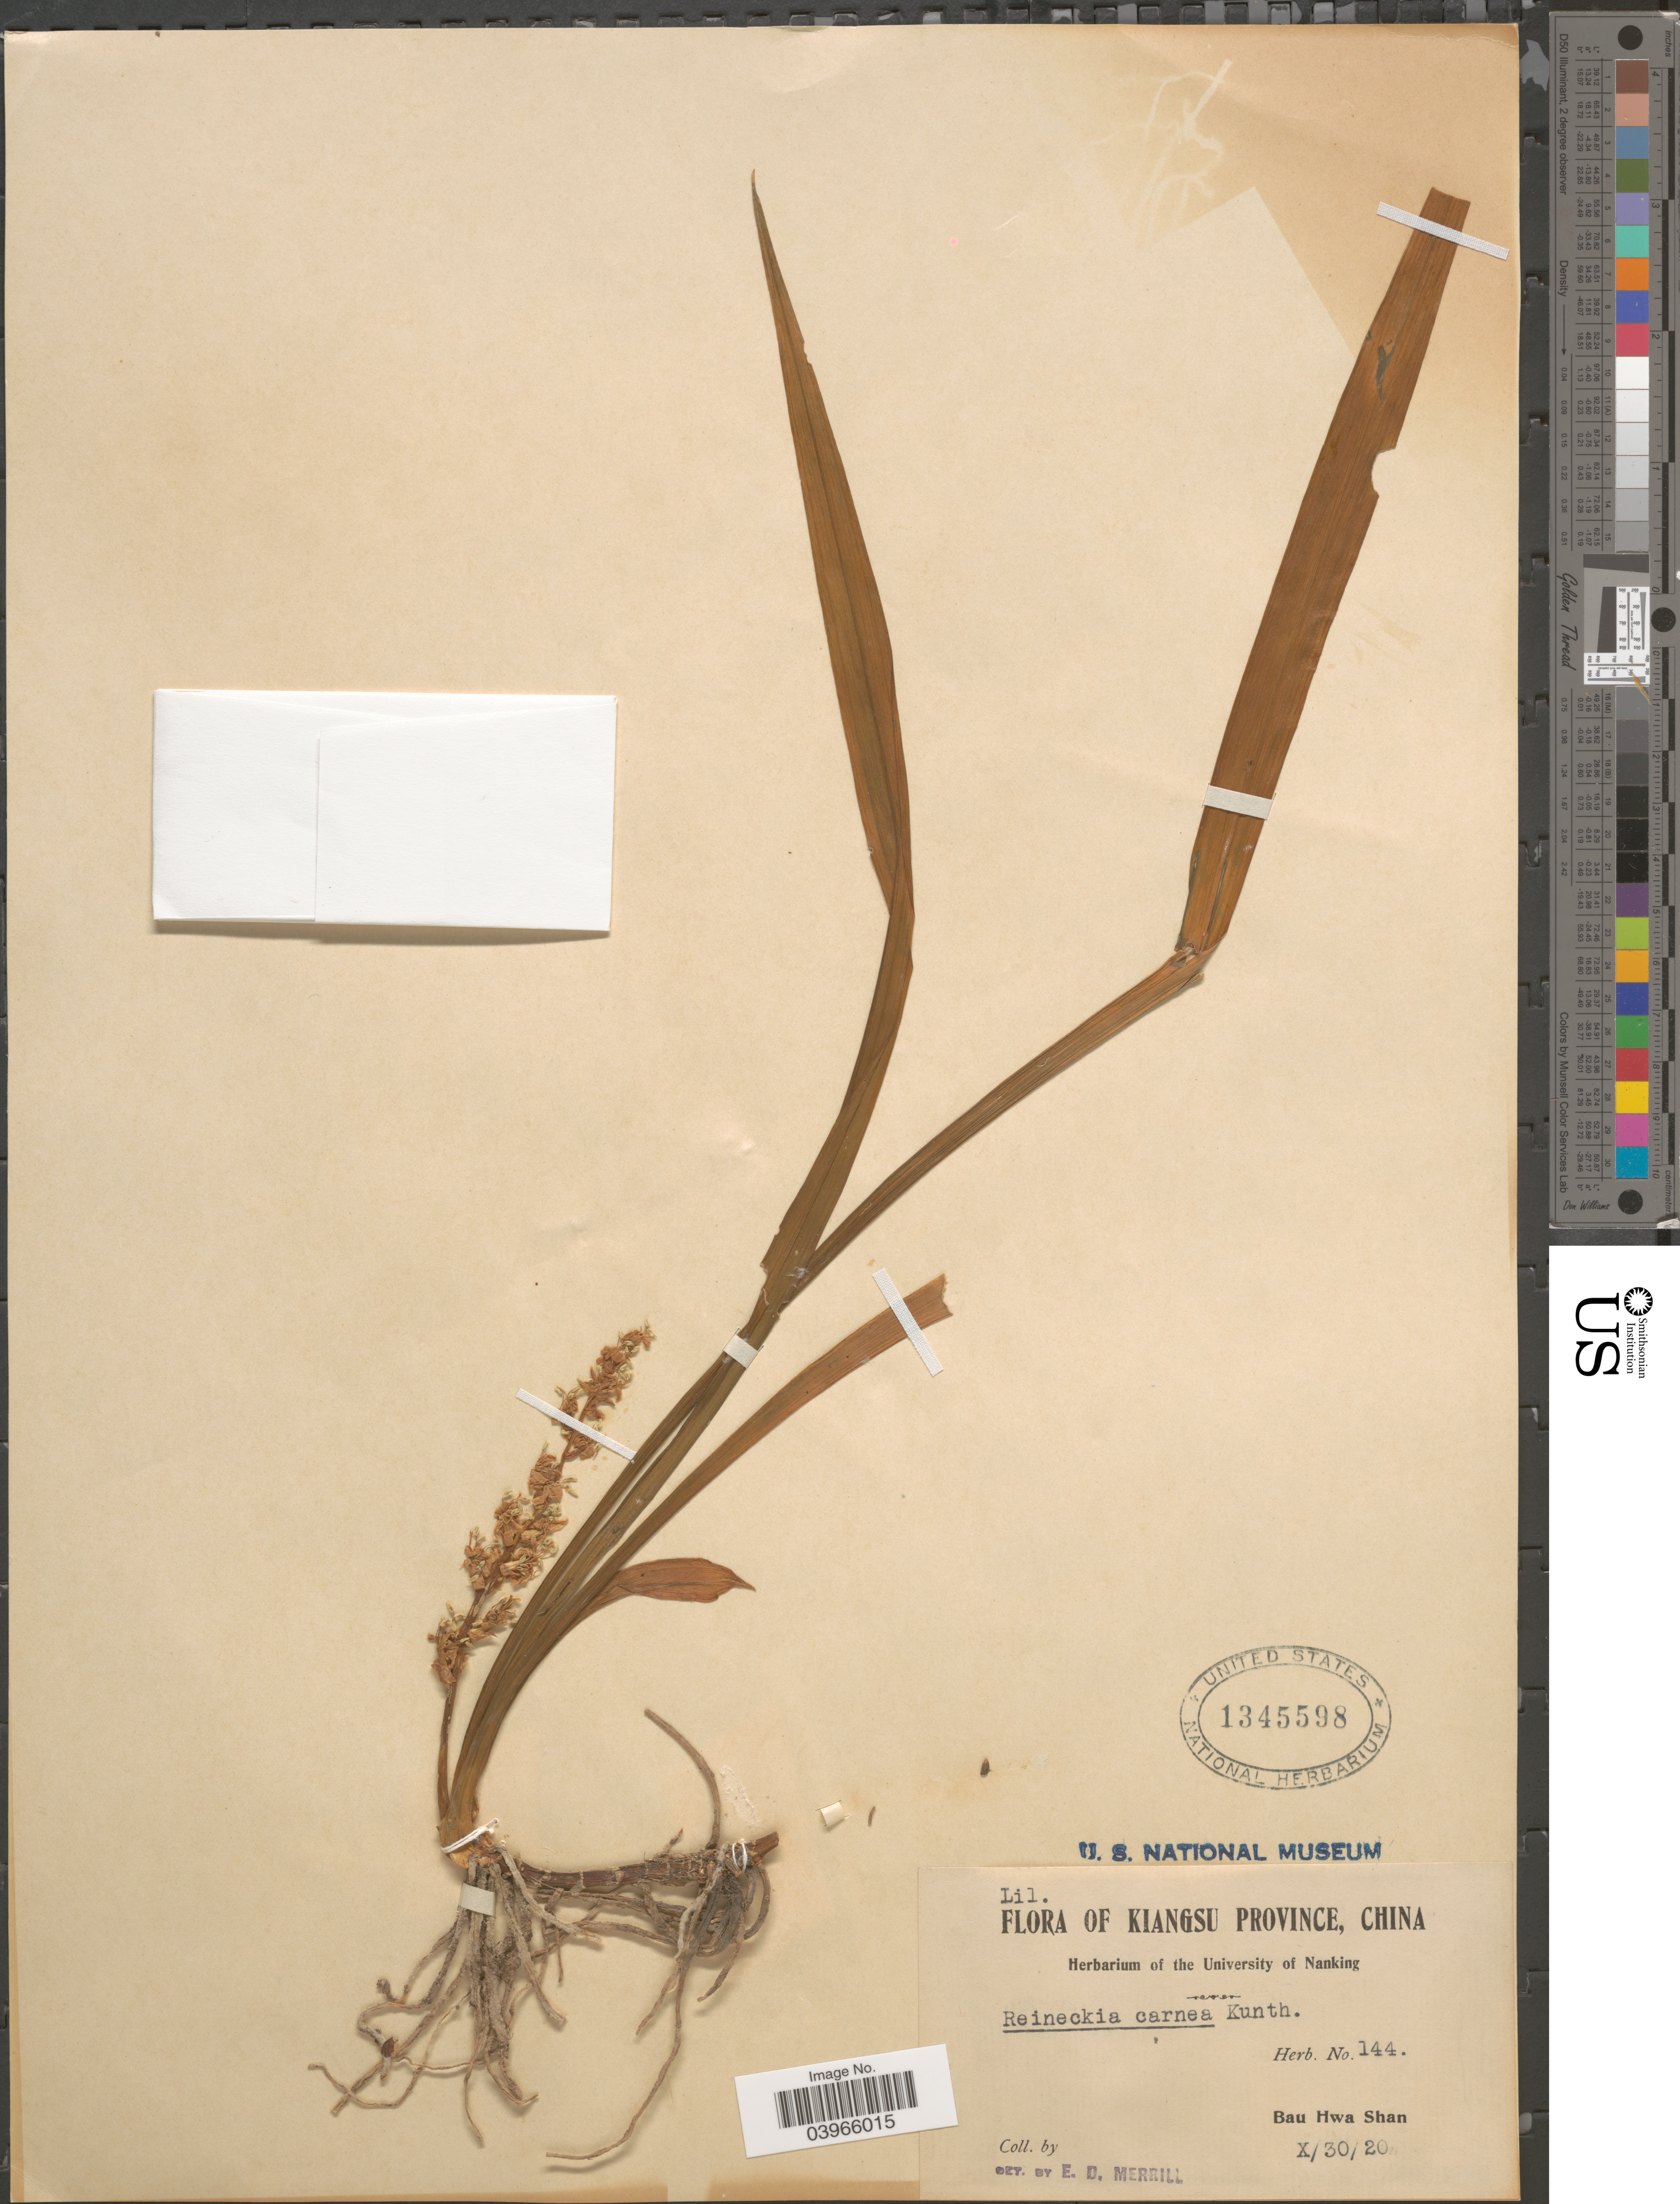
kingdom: Plantae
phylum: Tracheophyta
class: Liliopsida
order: Asparagales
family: Asparagaceae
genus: Reineckea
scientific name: Reineckea carnea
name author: (Andrews) Kunth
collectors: ex herb. University of Nanking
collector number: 144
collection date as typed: Transcribed d/m/y: 30/10/20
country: China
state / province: Jiangsu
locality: Kiangsu Province. Bau Hwa Shan.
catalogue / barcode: US 1345598